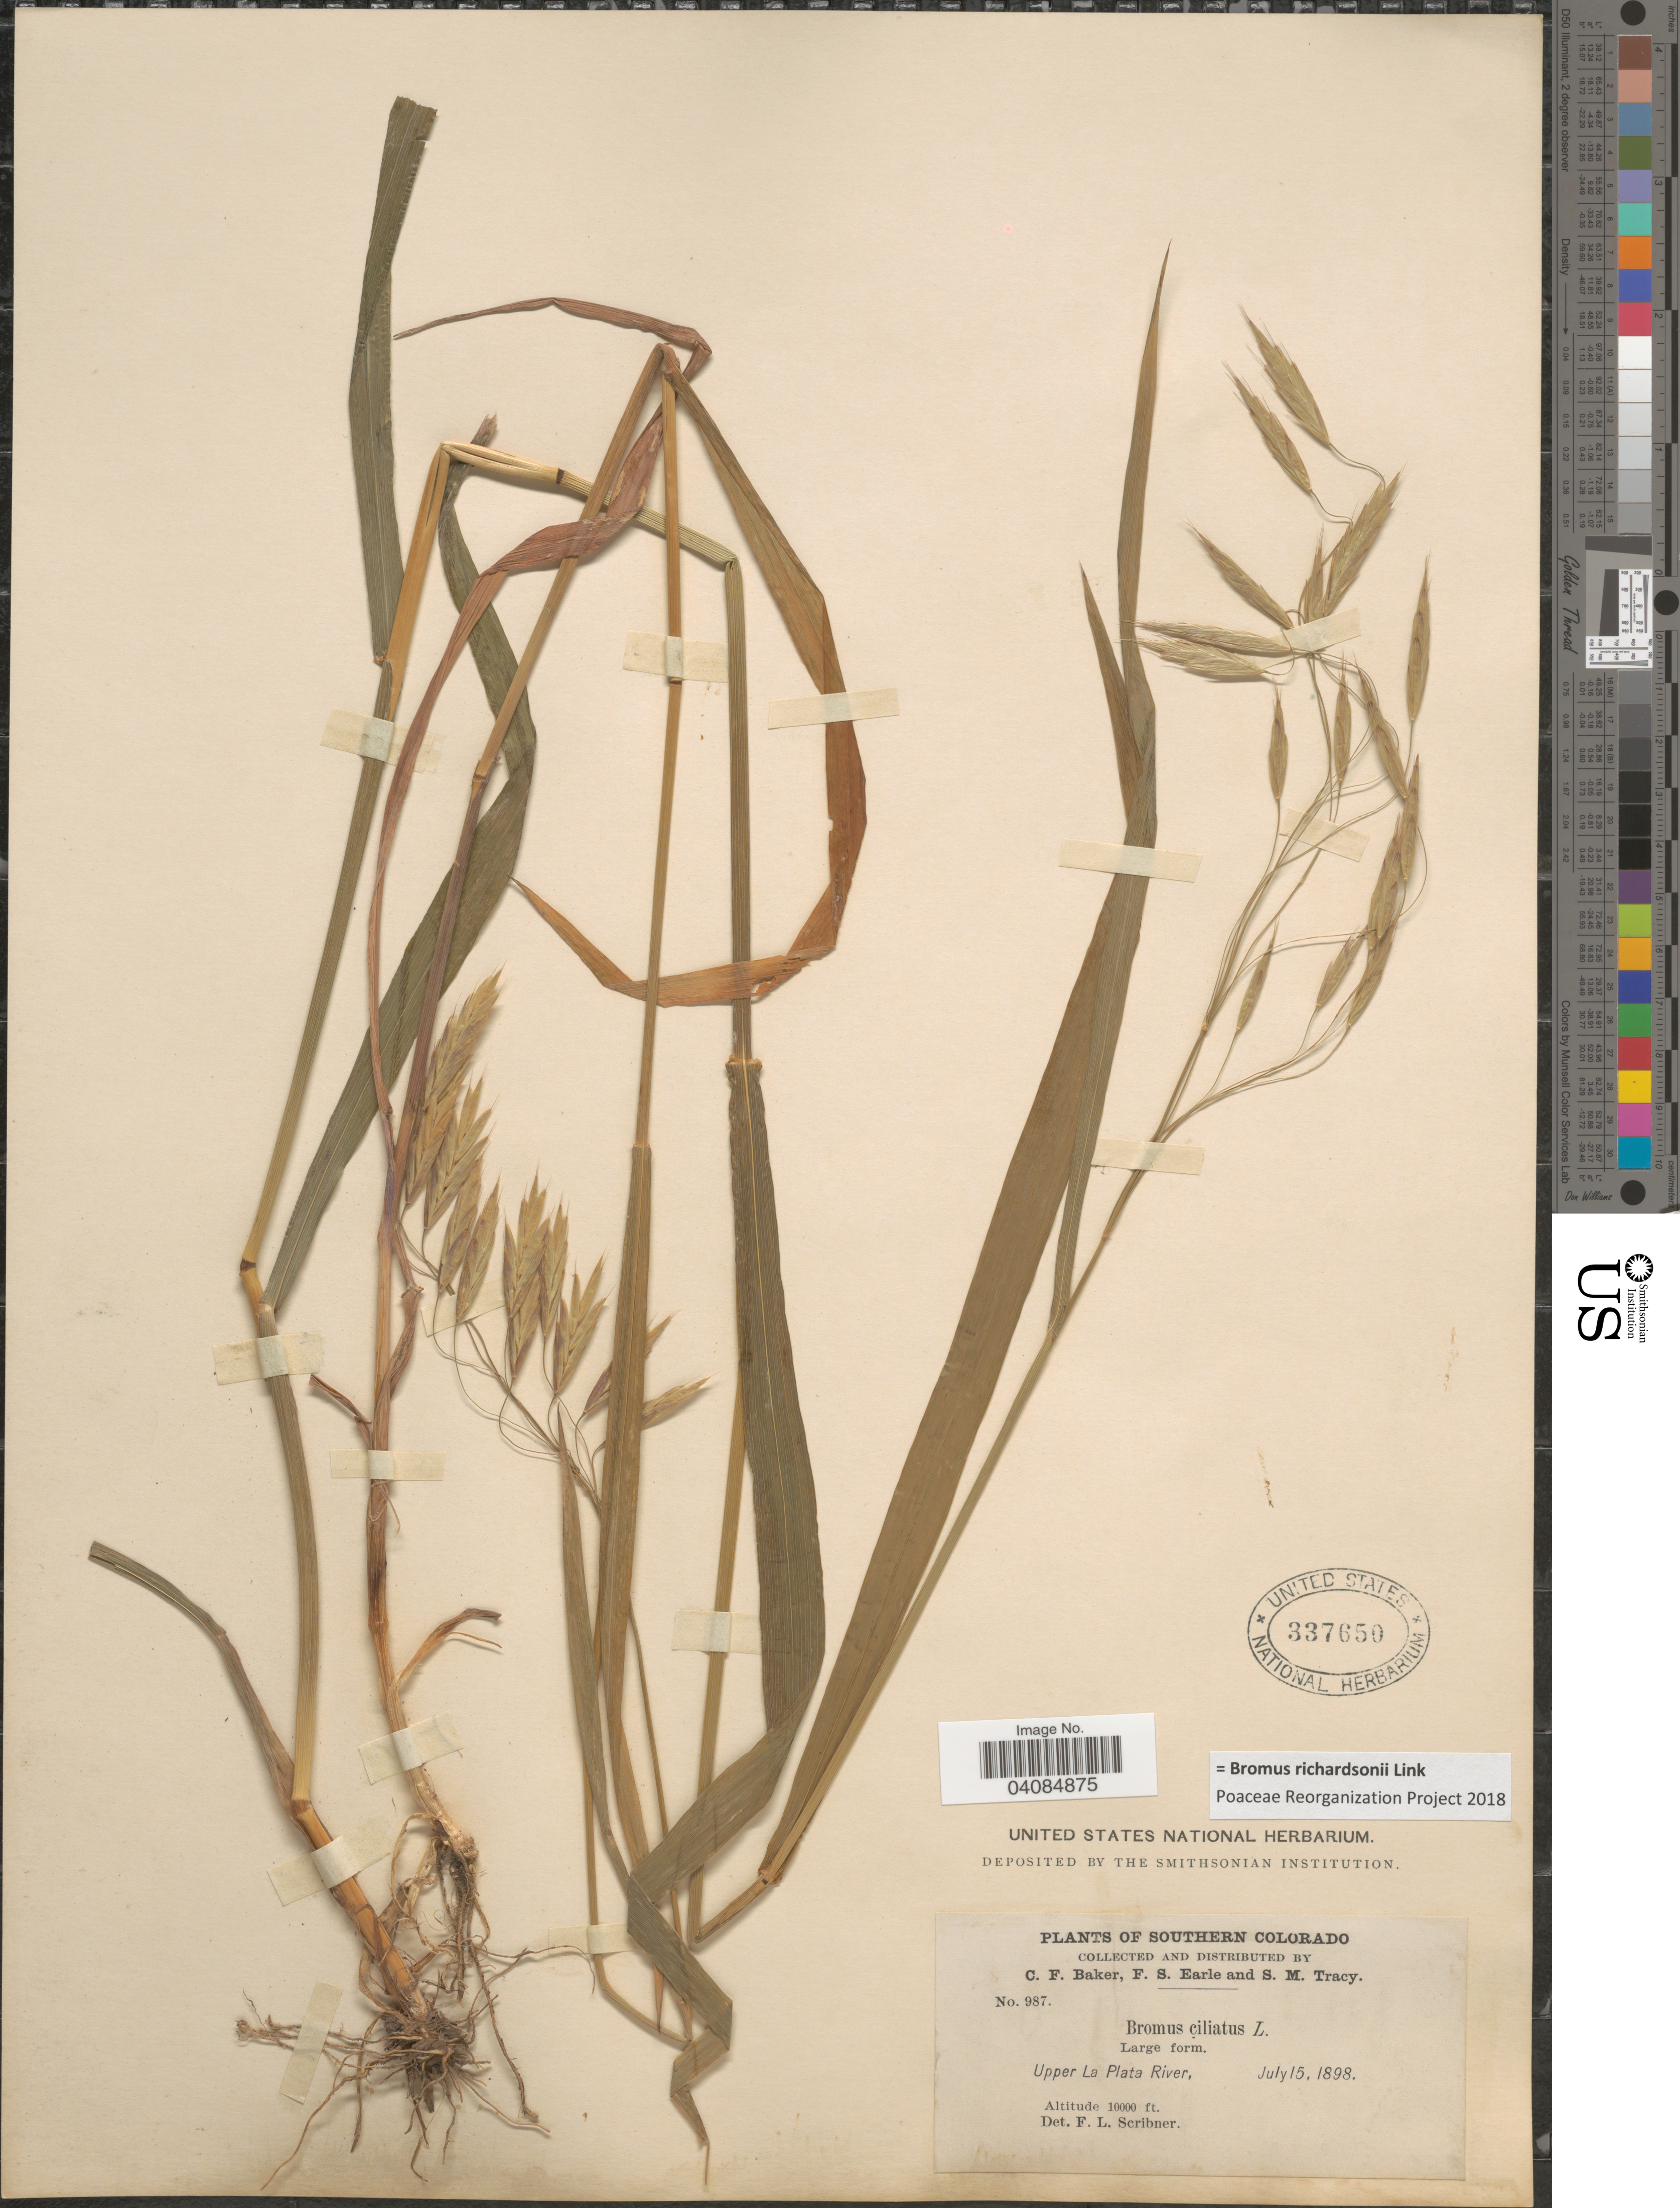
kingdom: Plantae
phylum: Tracheophyta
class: Liliopsida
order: Poales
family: Poaceae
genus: Bromus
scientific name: Bromus racemosus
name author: L.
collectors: C. F. Baker, F. S. Earle & S. M. Tracy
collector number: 987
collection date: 1898-07-15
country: United States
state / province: Colorado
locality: Southern Colorado. Upper La Plata River.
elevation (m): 3048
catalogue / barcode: US 337650